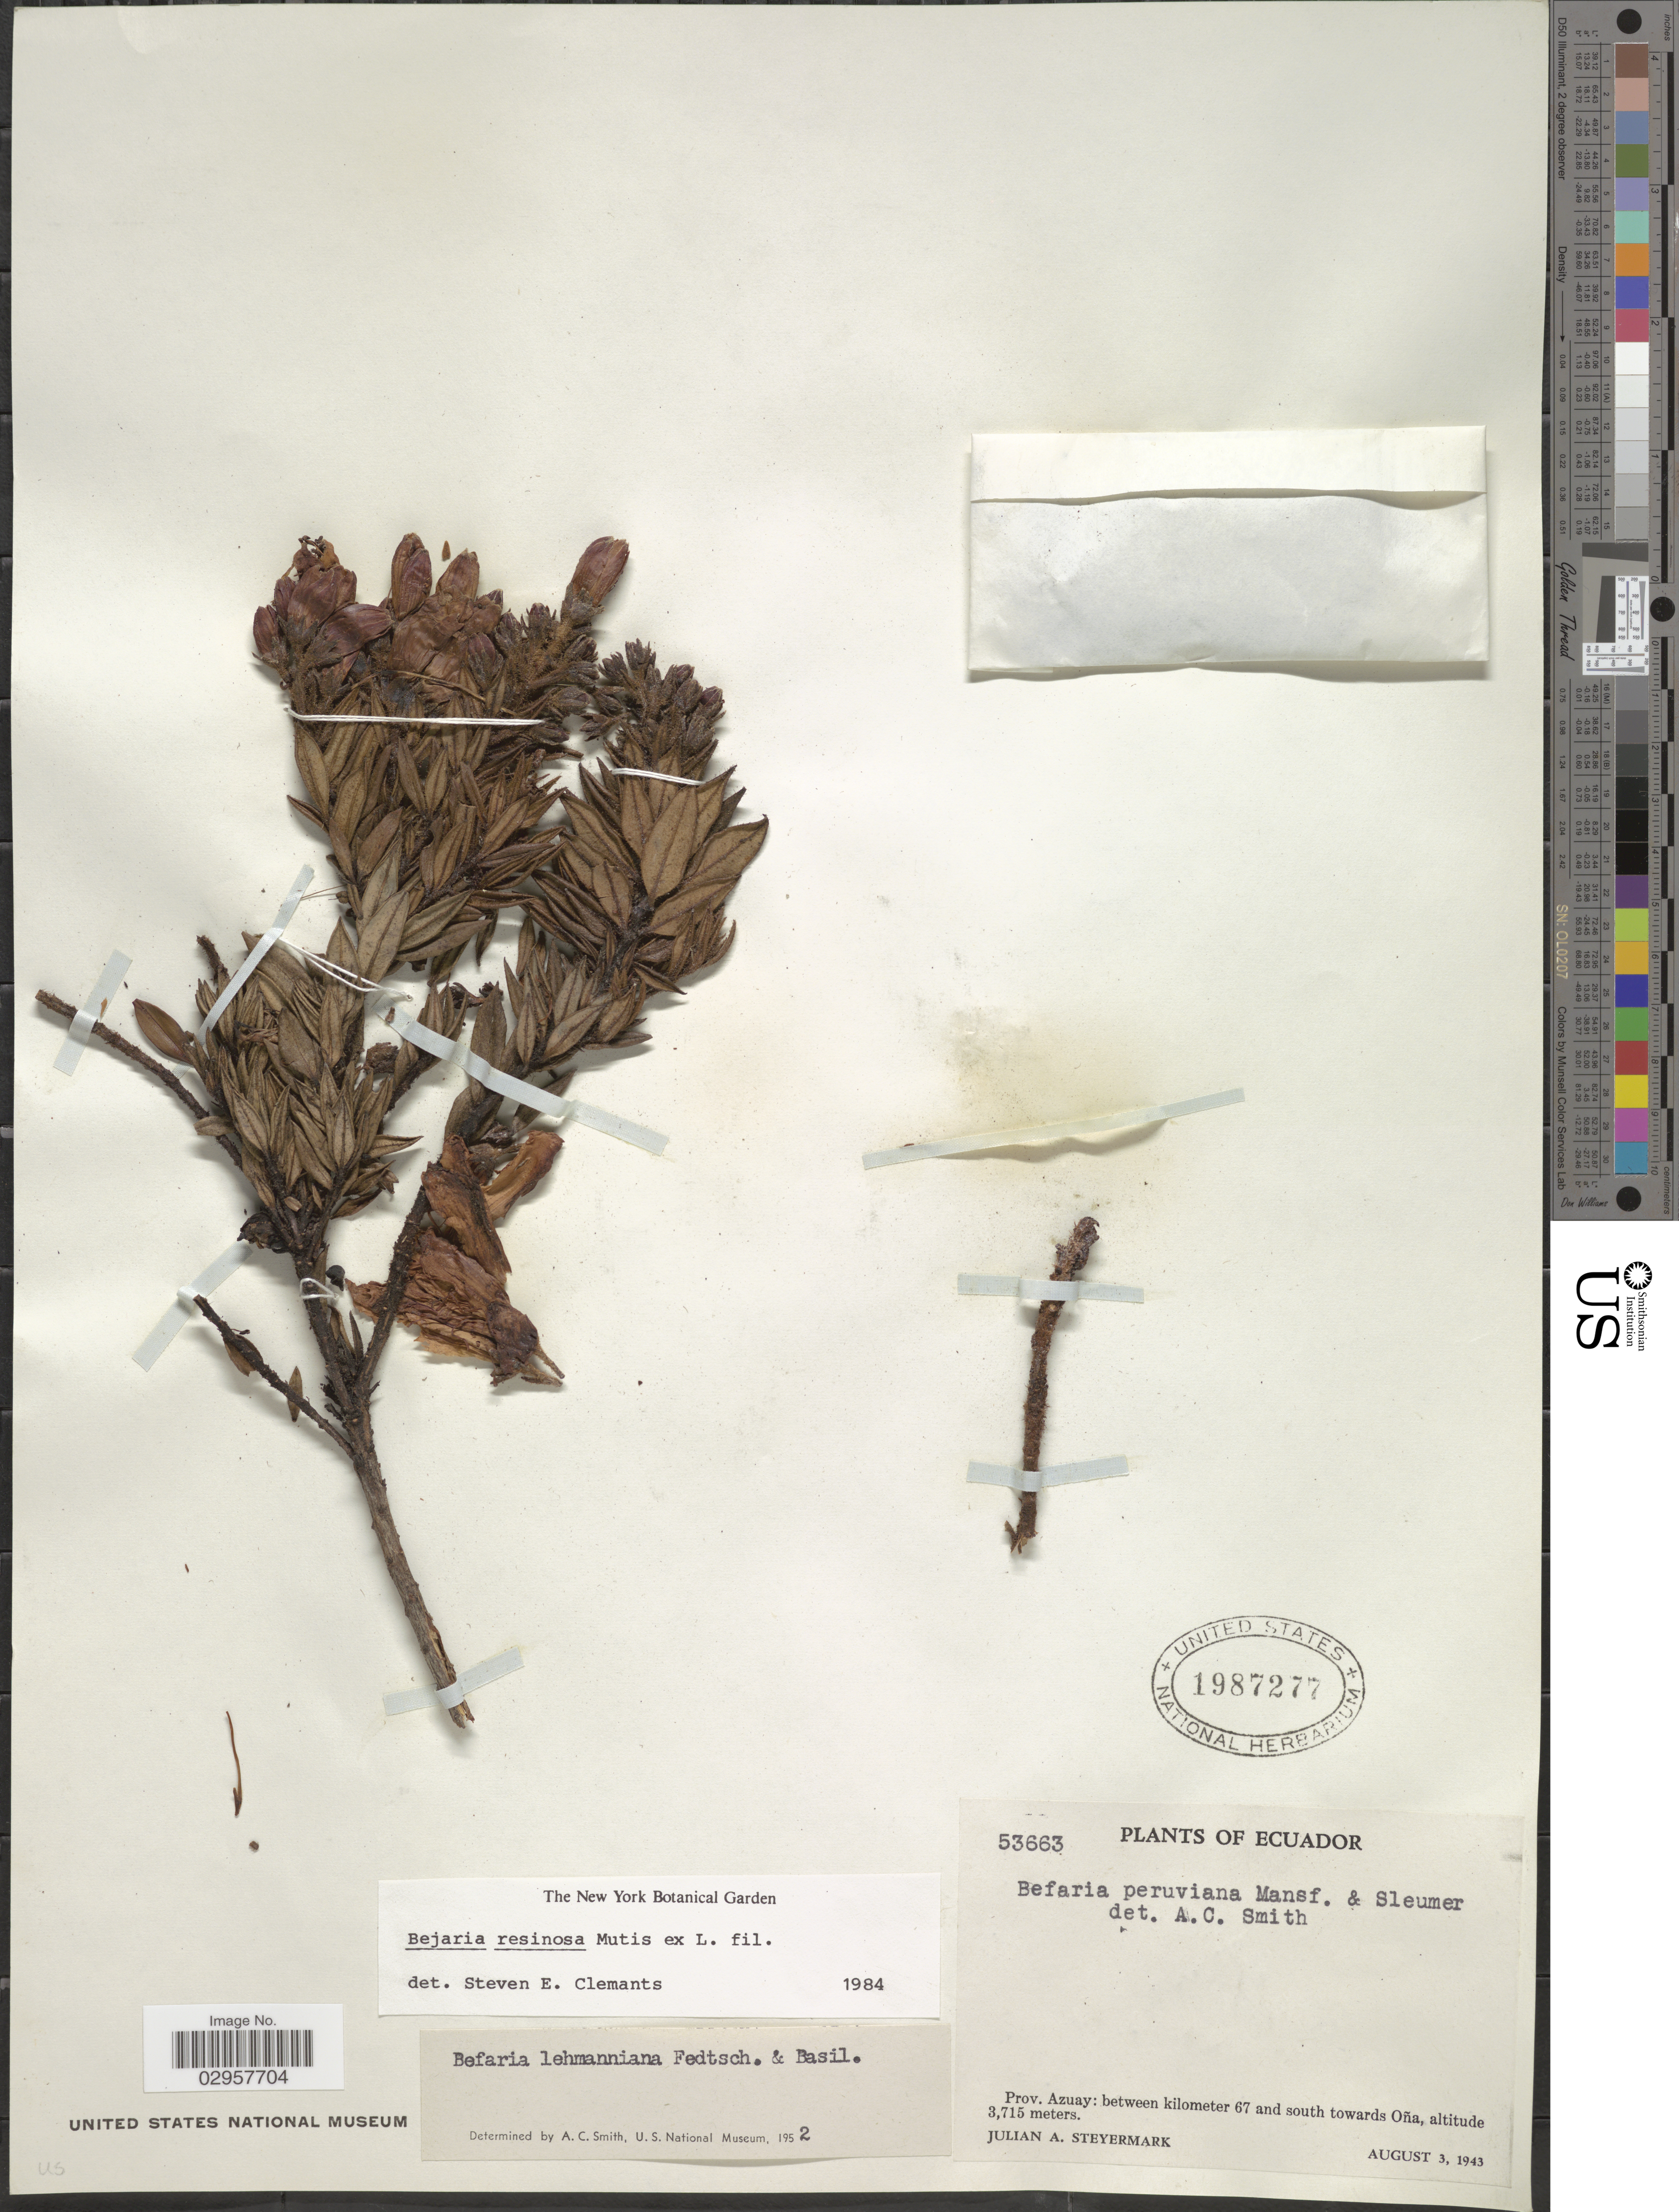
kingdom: Plantae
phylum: Tracheophyta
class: Magnoliopsida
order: Ericales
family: Ericaceae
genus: Befaria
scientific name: Befaria resinosa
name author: Mutis ex L. f.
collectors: J. Steyermark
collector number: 53663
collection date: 1943-08-03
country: Ecuador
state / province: Azuay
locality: Between kilometer 67 and south towards Oña.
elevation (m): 3715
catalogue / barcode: US 1987277